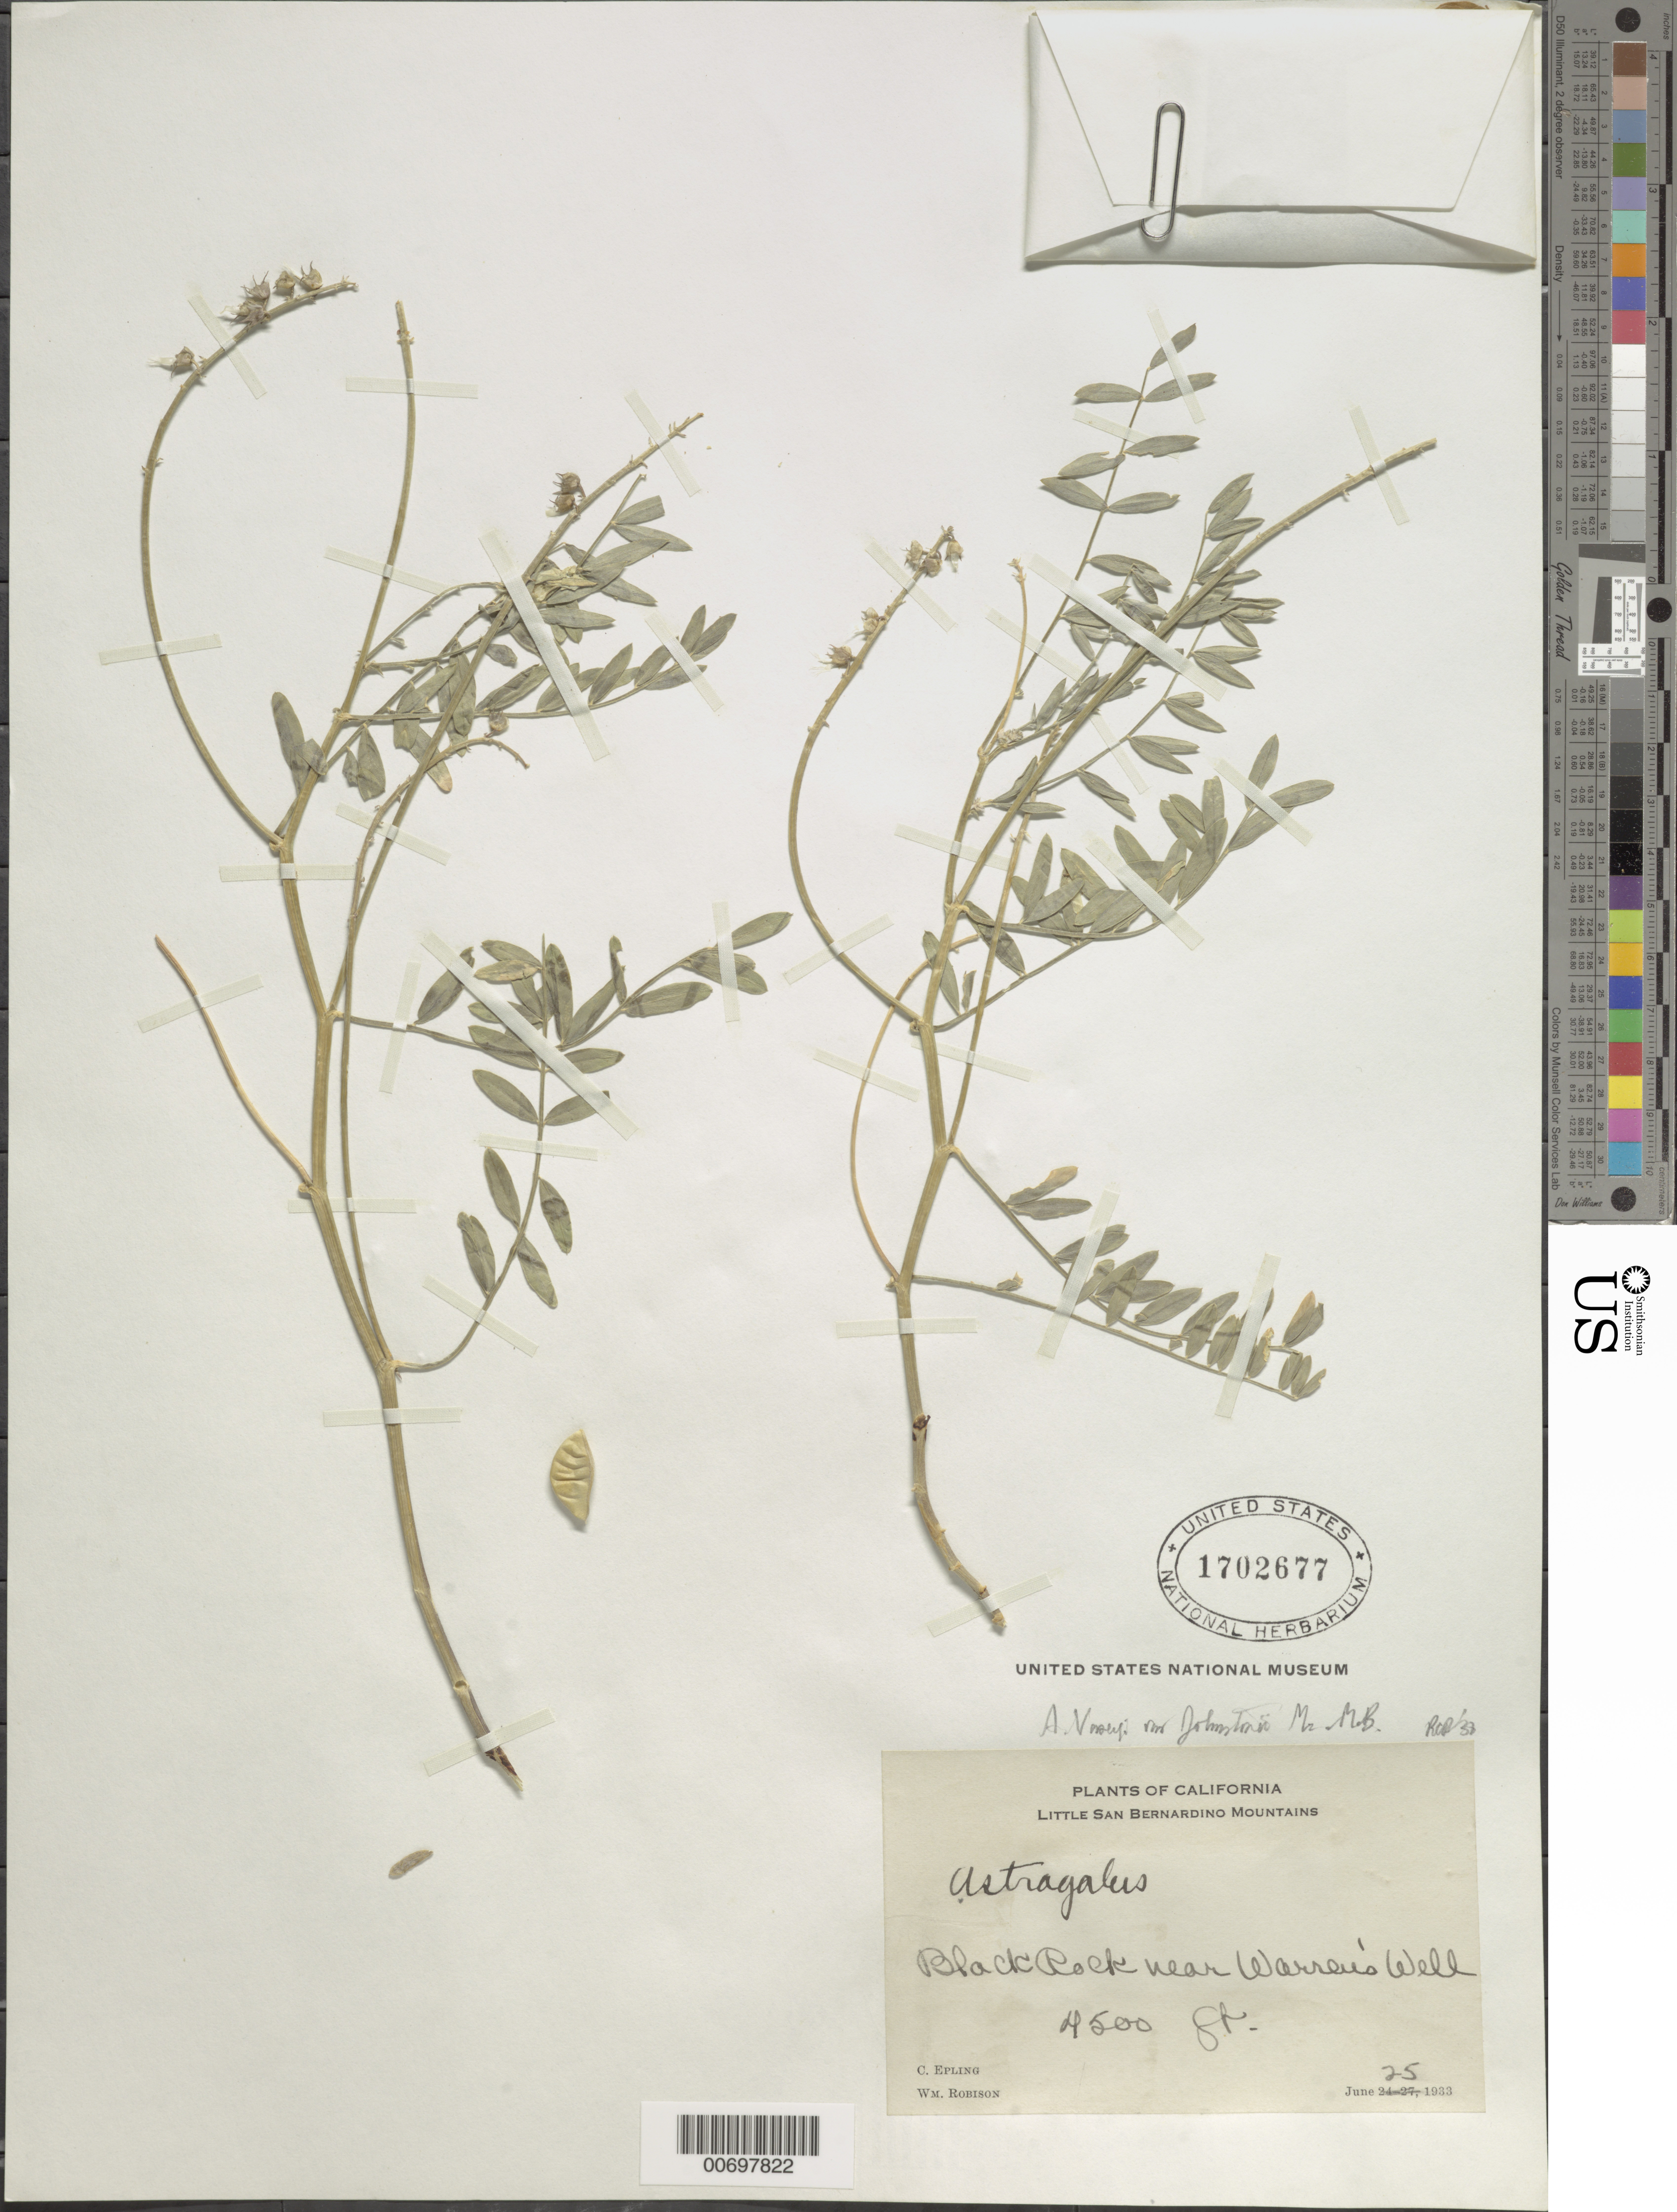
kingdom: Plantae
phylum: Tracheophyta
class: Magnoliopsida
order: Fabales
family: Fabaceae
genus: Astragalus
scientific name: Astragalus vaseyi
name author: S. Watson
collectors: C. C. Epling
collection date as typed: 25 Jun 1933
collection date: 1933-06-25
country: United States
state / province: California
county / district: San Bernardino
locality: Little San Bernardino Mts., Black Rock near Warren's Well.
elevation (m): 1372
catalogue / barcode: US 1702677